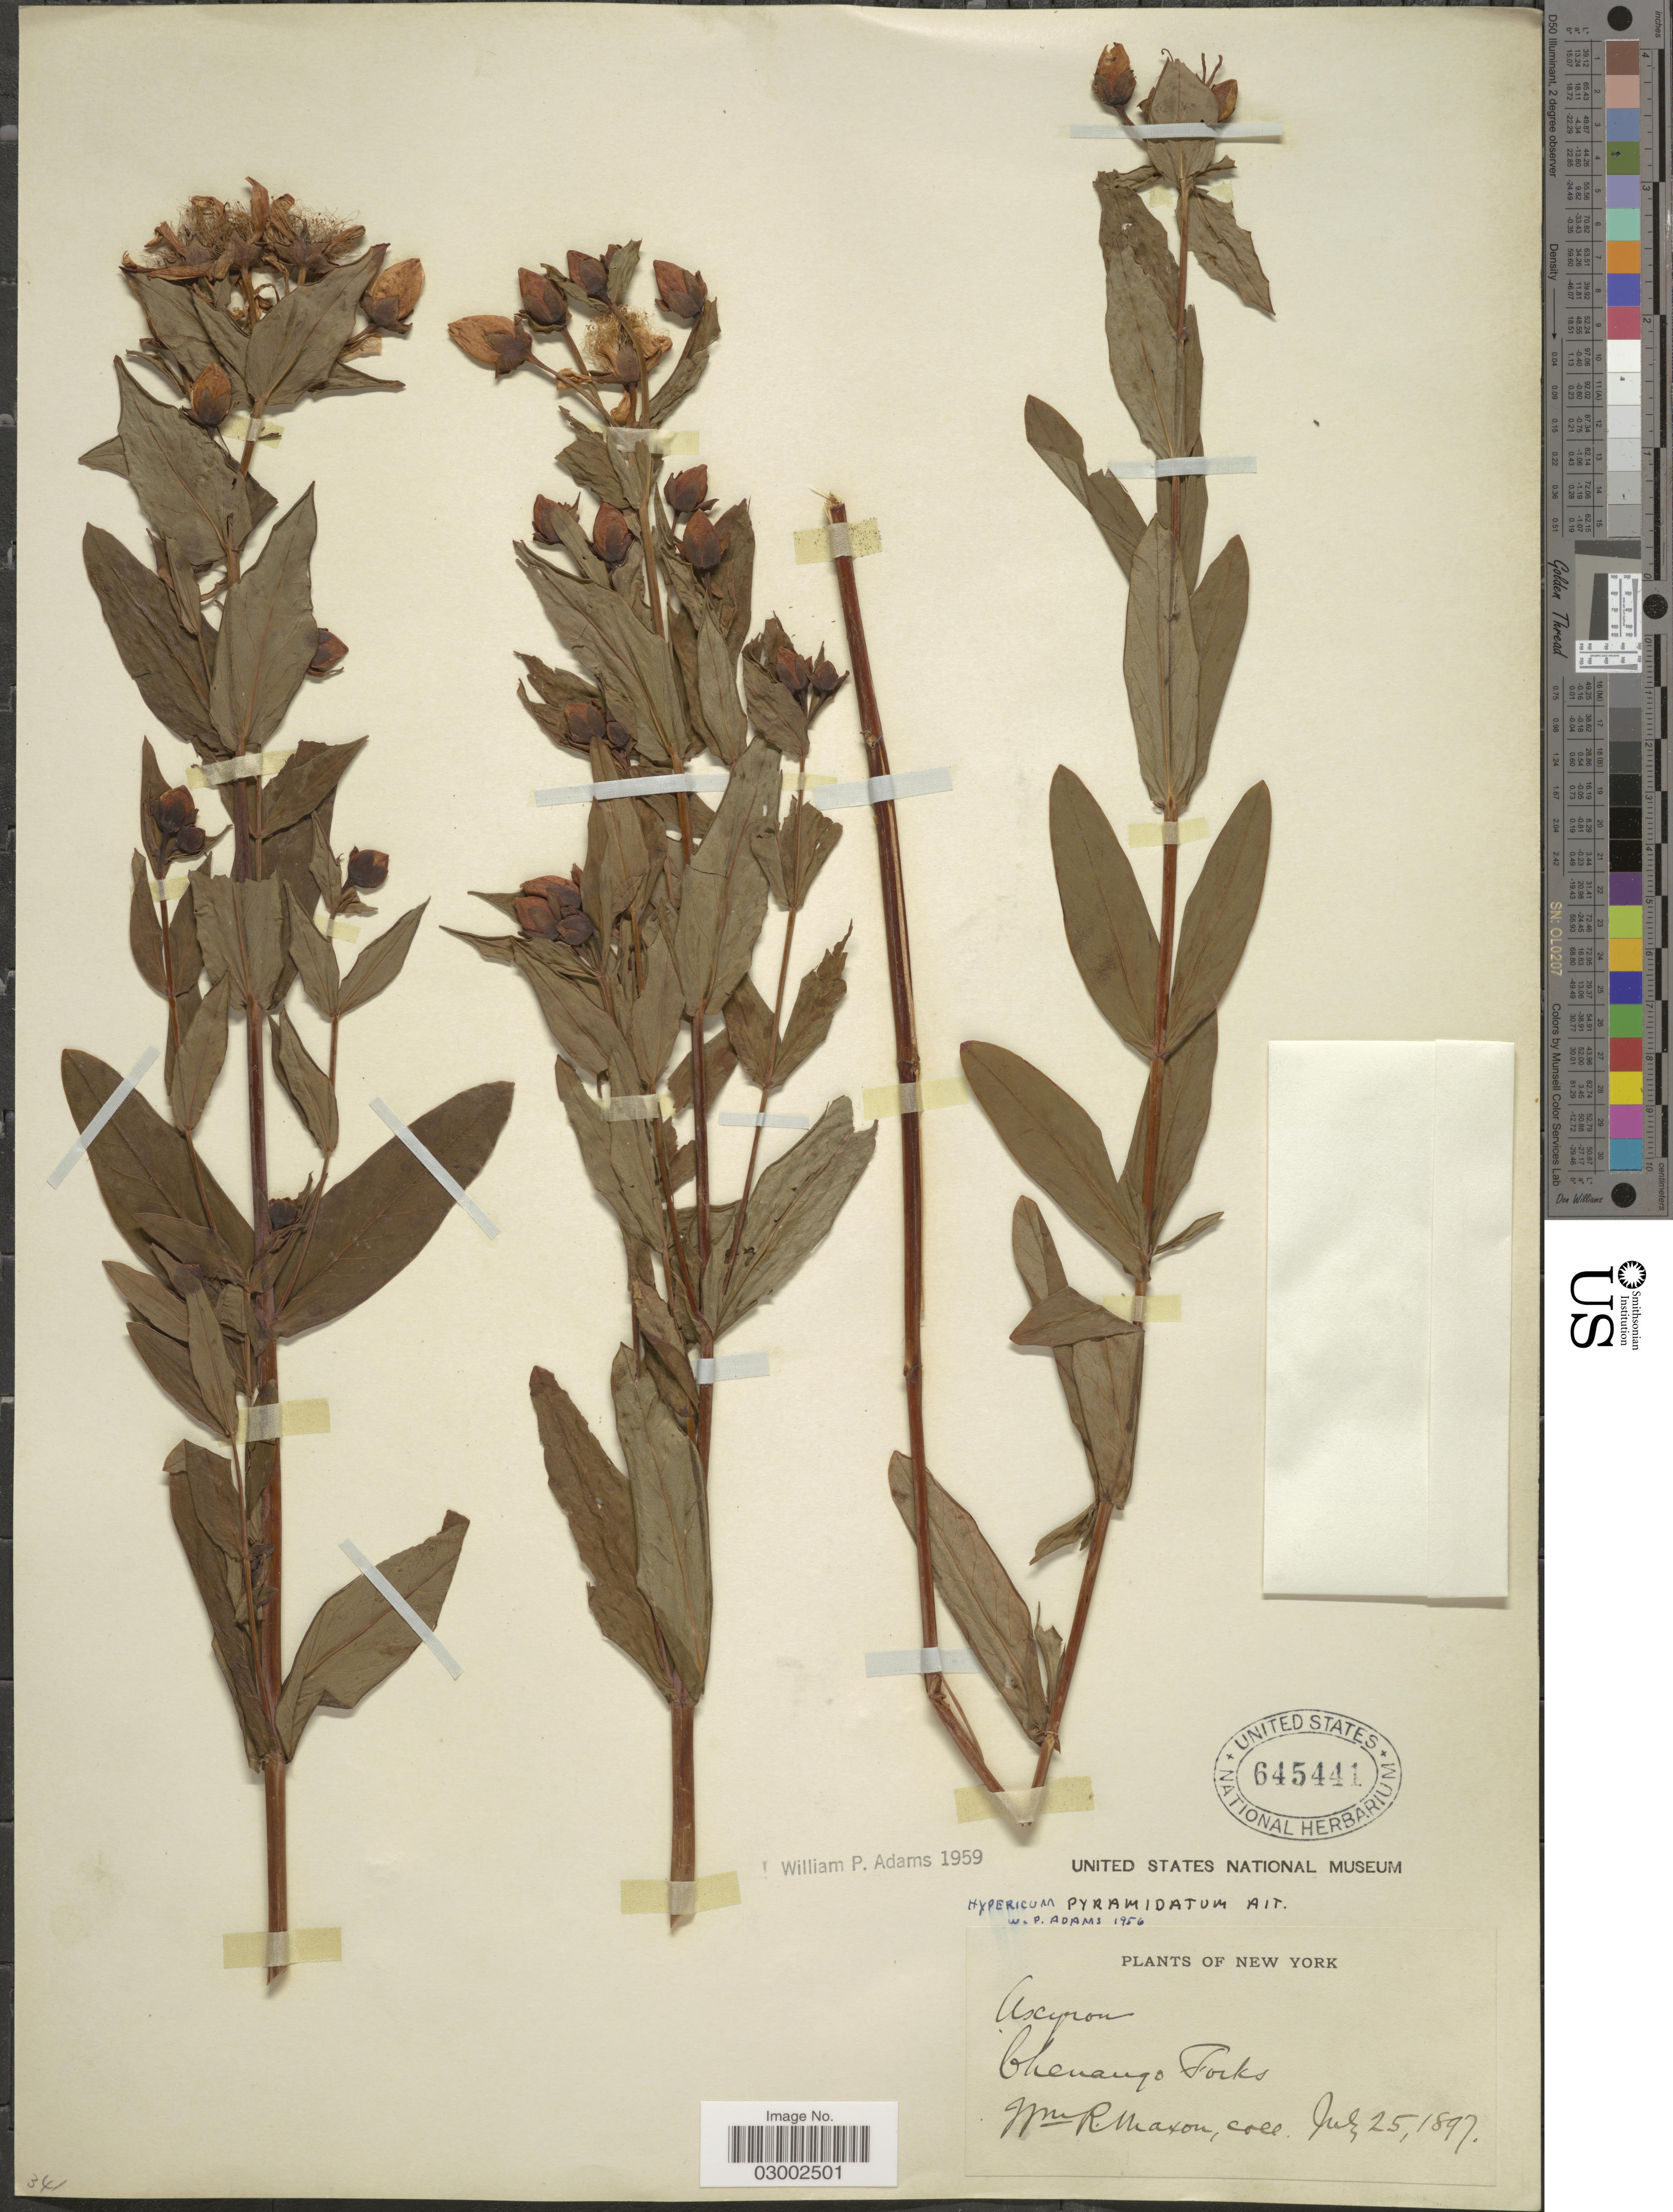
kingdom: Plantae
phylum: Tracheophyta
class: Magnoliopsida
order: Malpighiales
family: Hypericaceae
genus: Hypericum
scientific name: Hypericum ascyron subsp. pyramidatum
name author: (Aiton) N. Robson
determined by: Strong, Mark T., (BOT), Smithsonian Institution - National Museum of Natural History (UNITED STATES)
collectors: W. R. Maxon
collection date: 1897-07-25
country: United States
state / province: New York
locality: Chenango Forks.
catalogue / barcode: US 645441